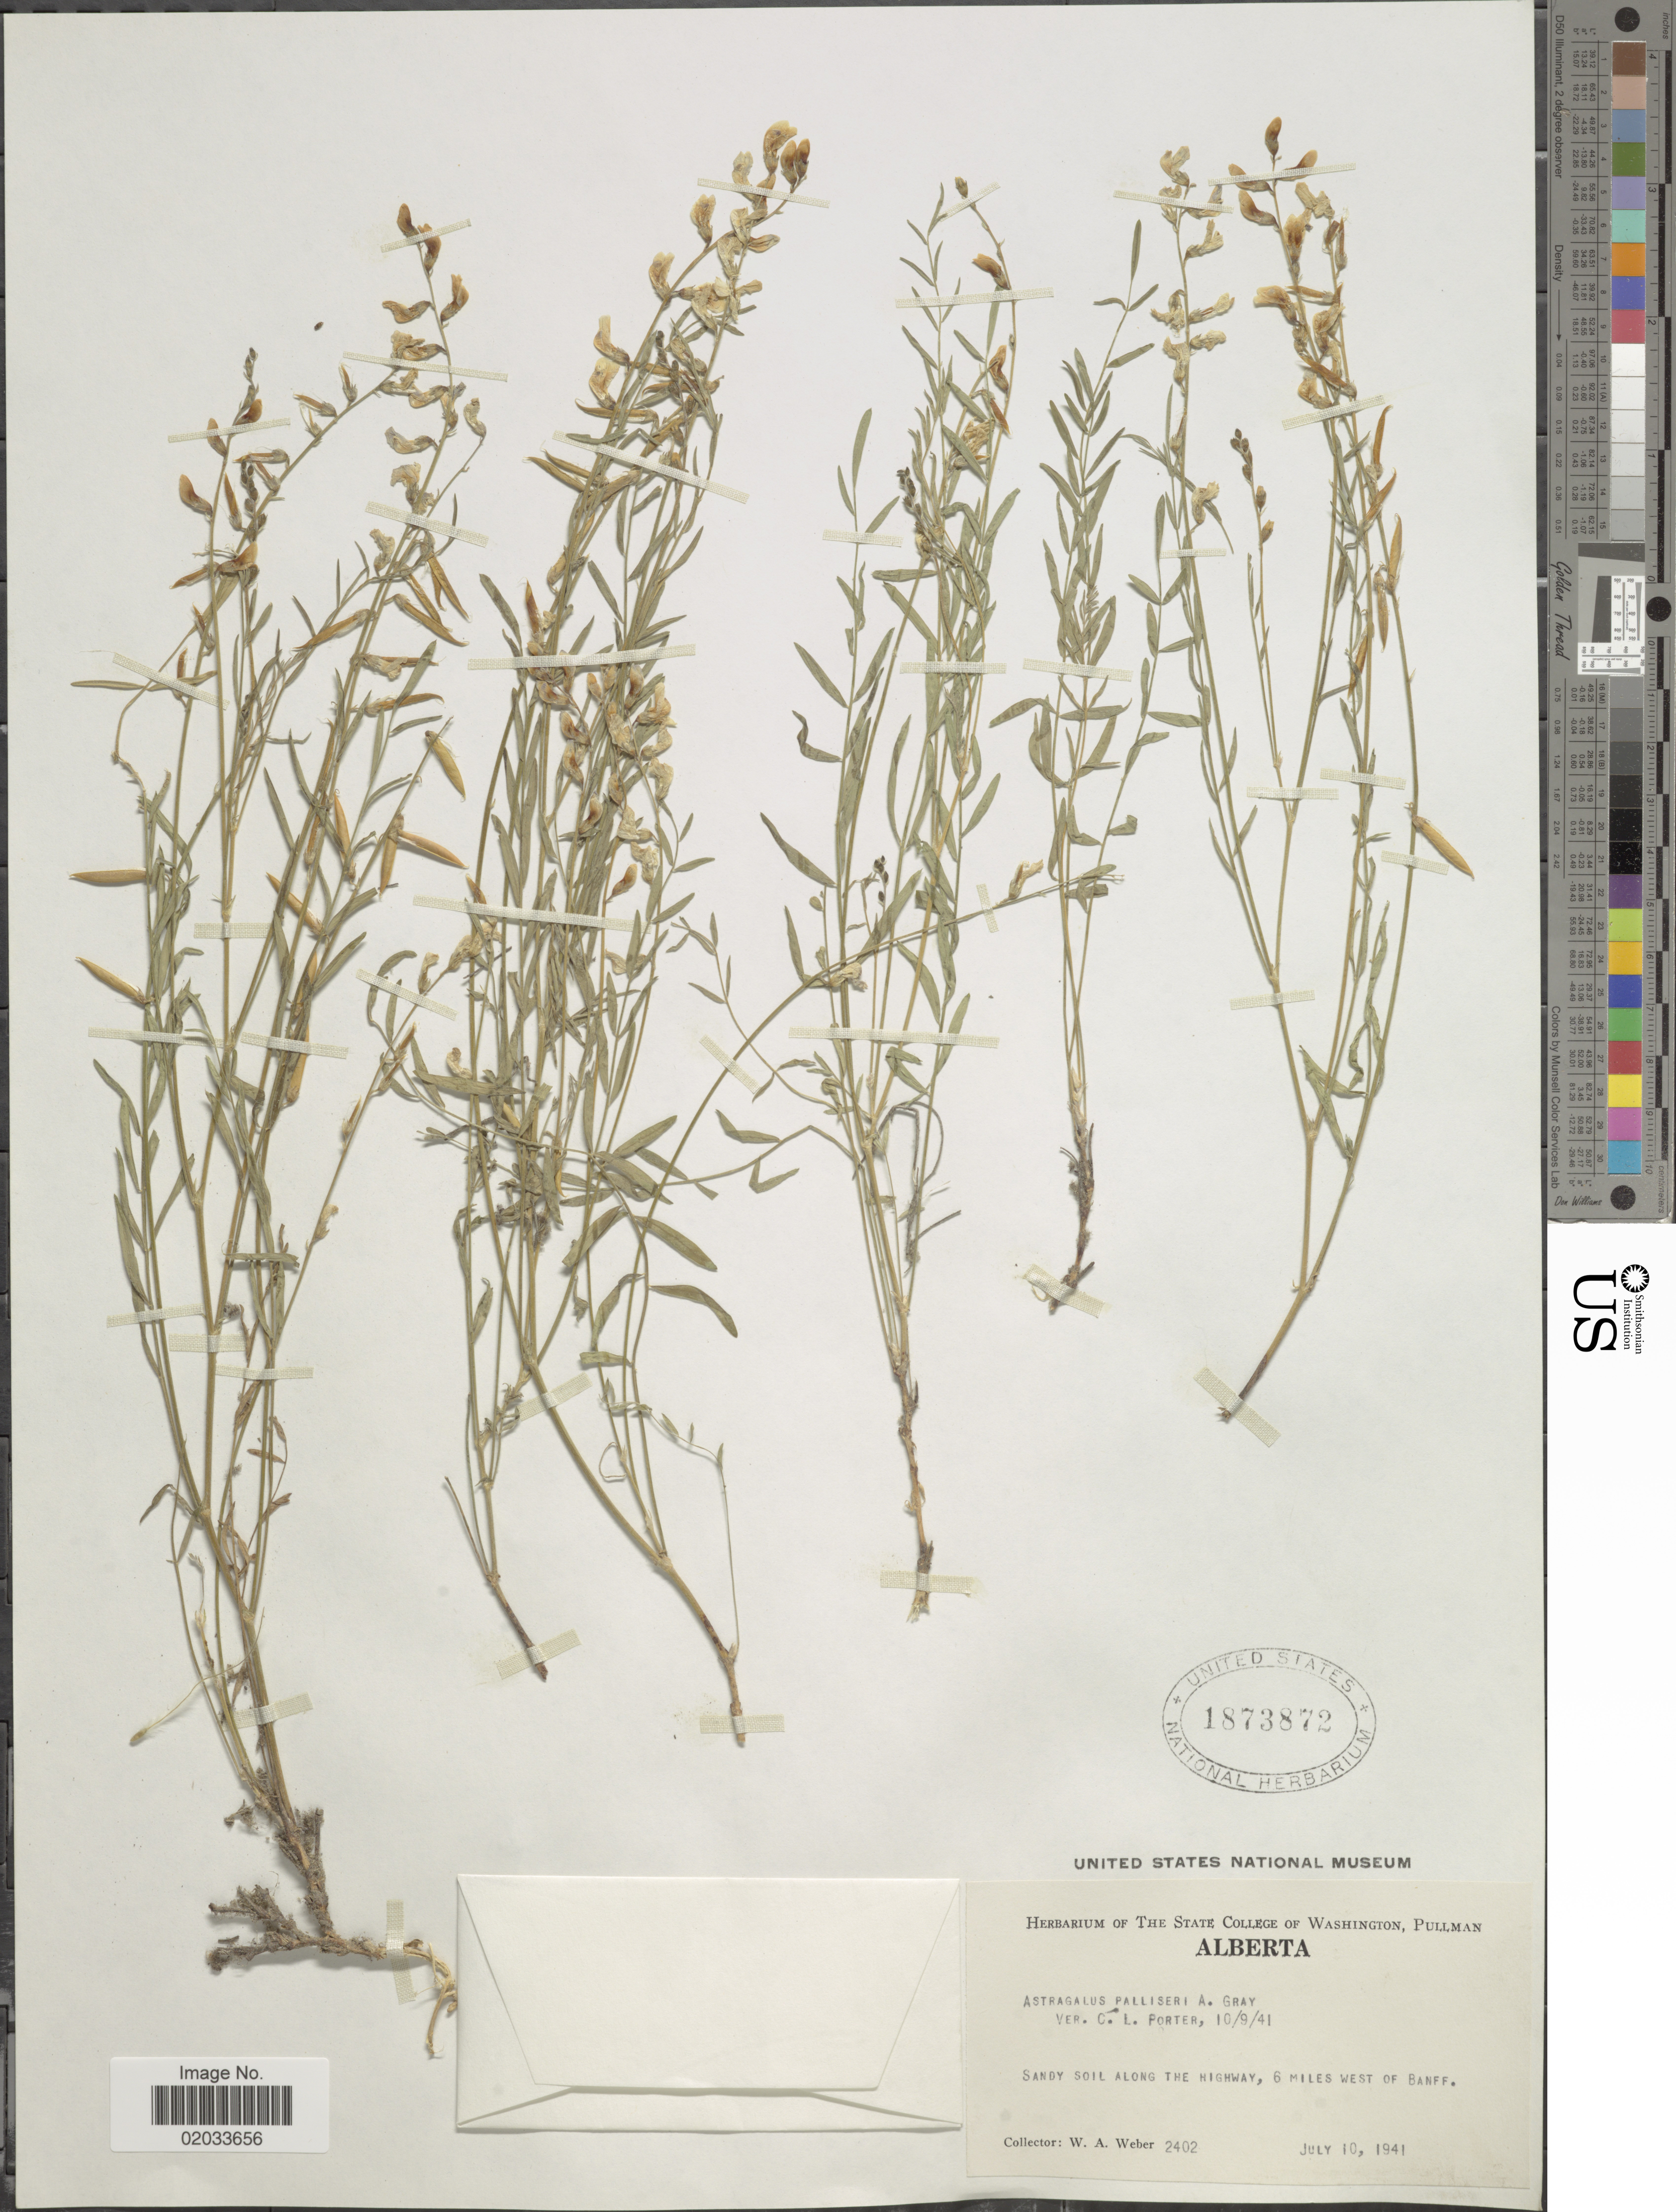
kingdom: Plantae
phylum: Tracheophyta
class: Magnoliopsida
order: Fabales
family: Fabaceae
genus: Astragalus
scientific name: Astragalus palliseri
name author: A. Gray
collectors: W. A. Weber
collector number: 2402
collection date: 1941-07-10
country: Canada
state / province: Alberta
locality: Sandy soil along the Highway, 6 miles west of Banff.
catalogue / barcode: US 1873872